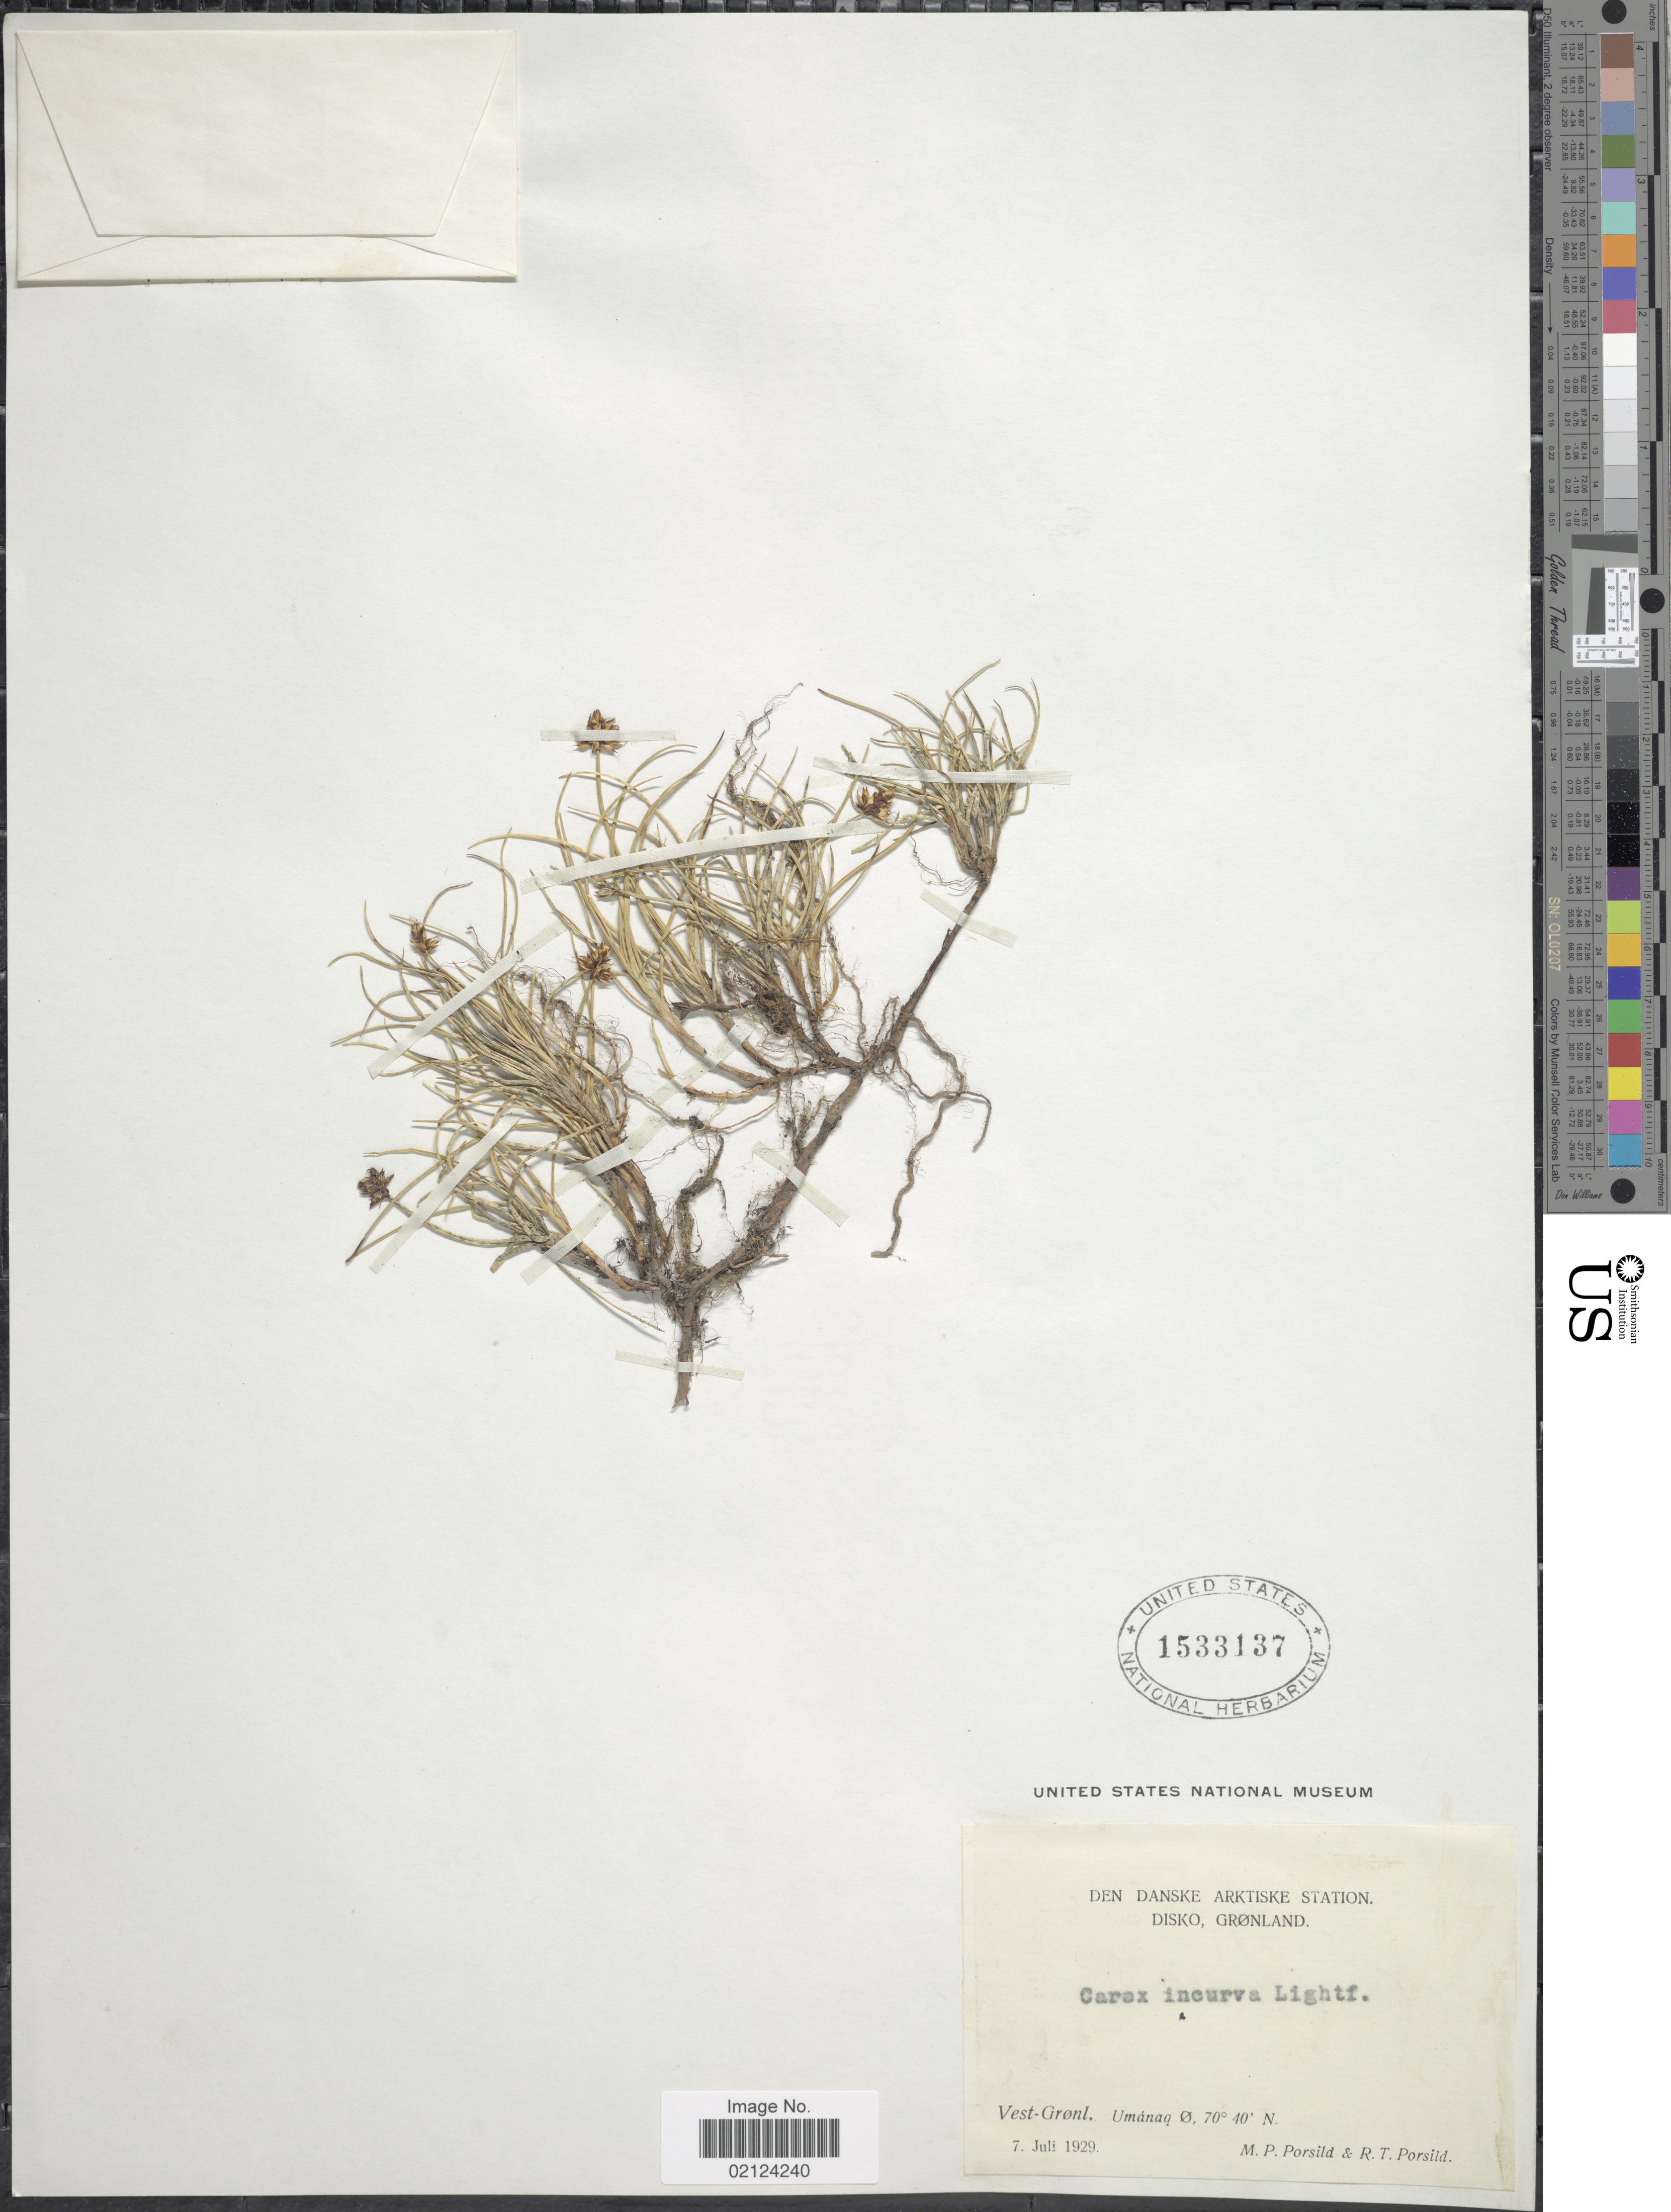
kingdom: Plantae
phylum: Tracheophyta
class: Liliopsida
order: Poales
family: Cyperaceae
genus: Carex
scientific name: Carex maritima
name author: Gunnerus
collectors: M. P. Porsild & R. T. Porsild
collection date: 1929-07-07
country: Greenland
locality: Disko. Vest-Gronl. Umanaq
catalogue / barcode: US 1533137